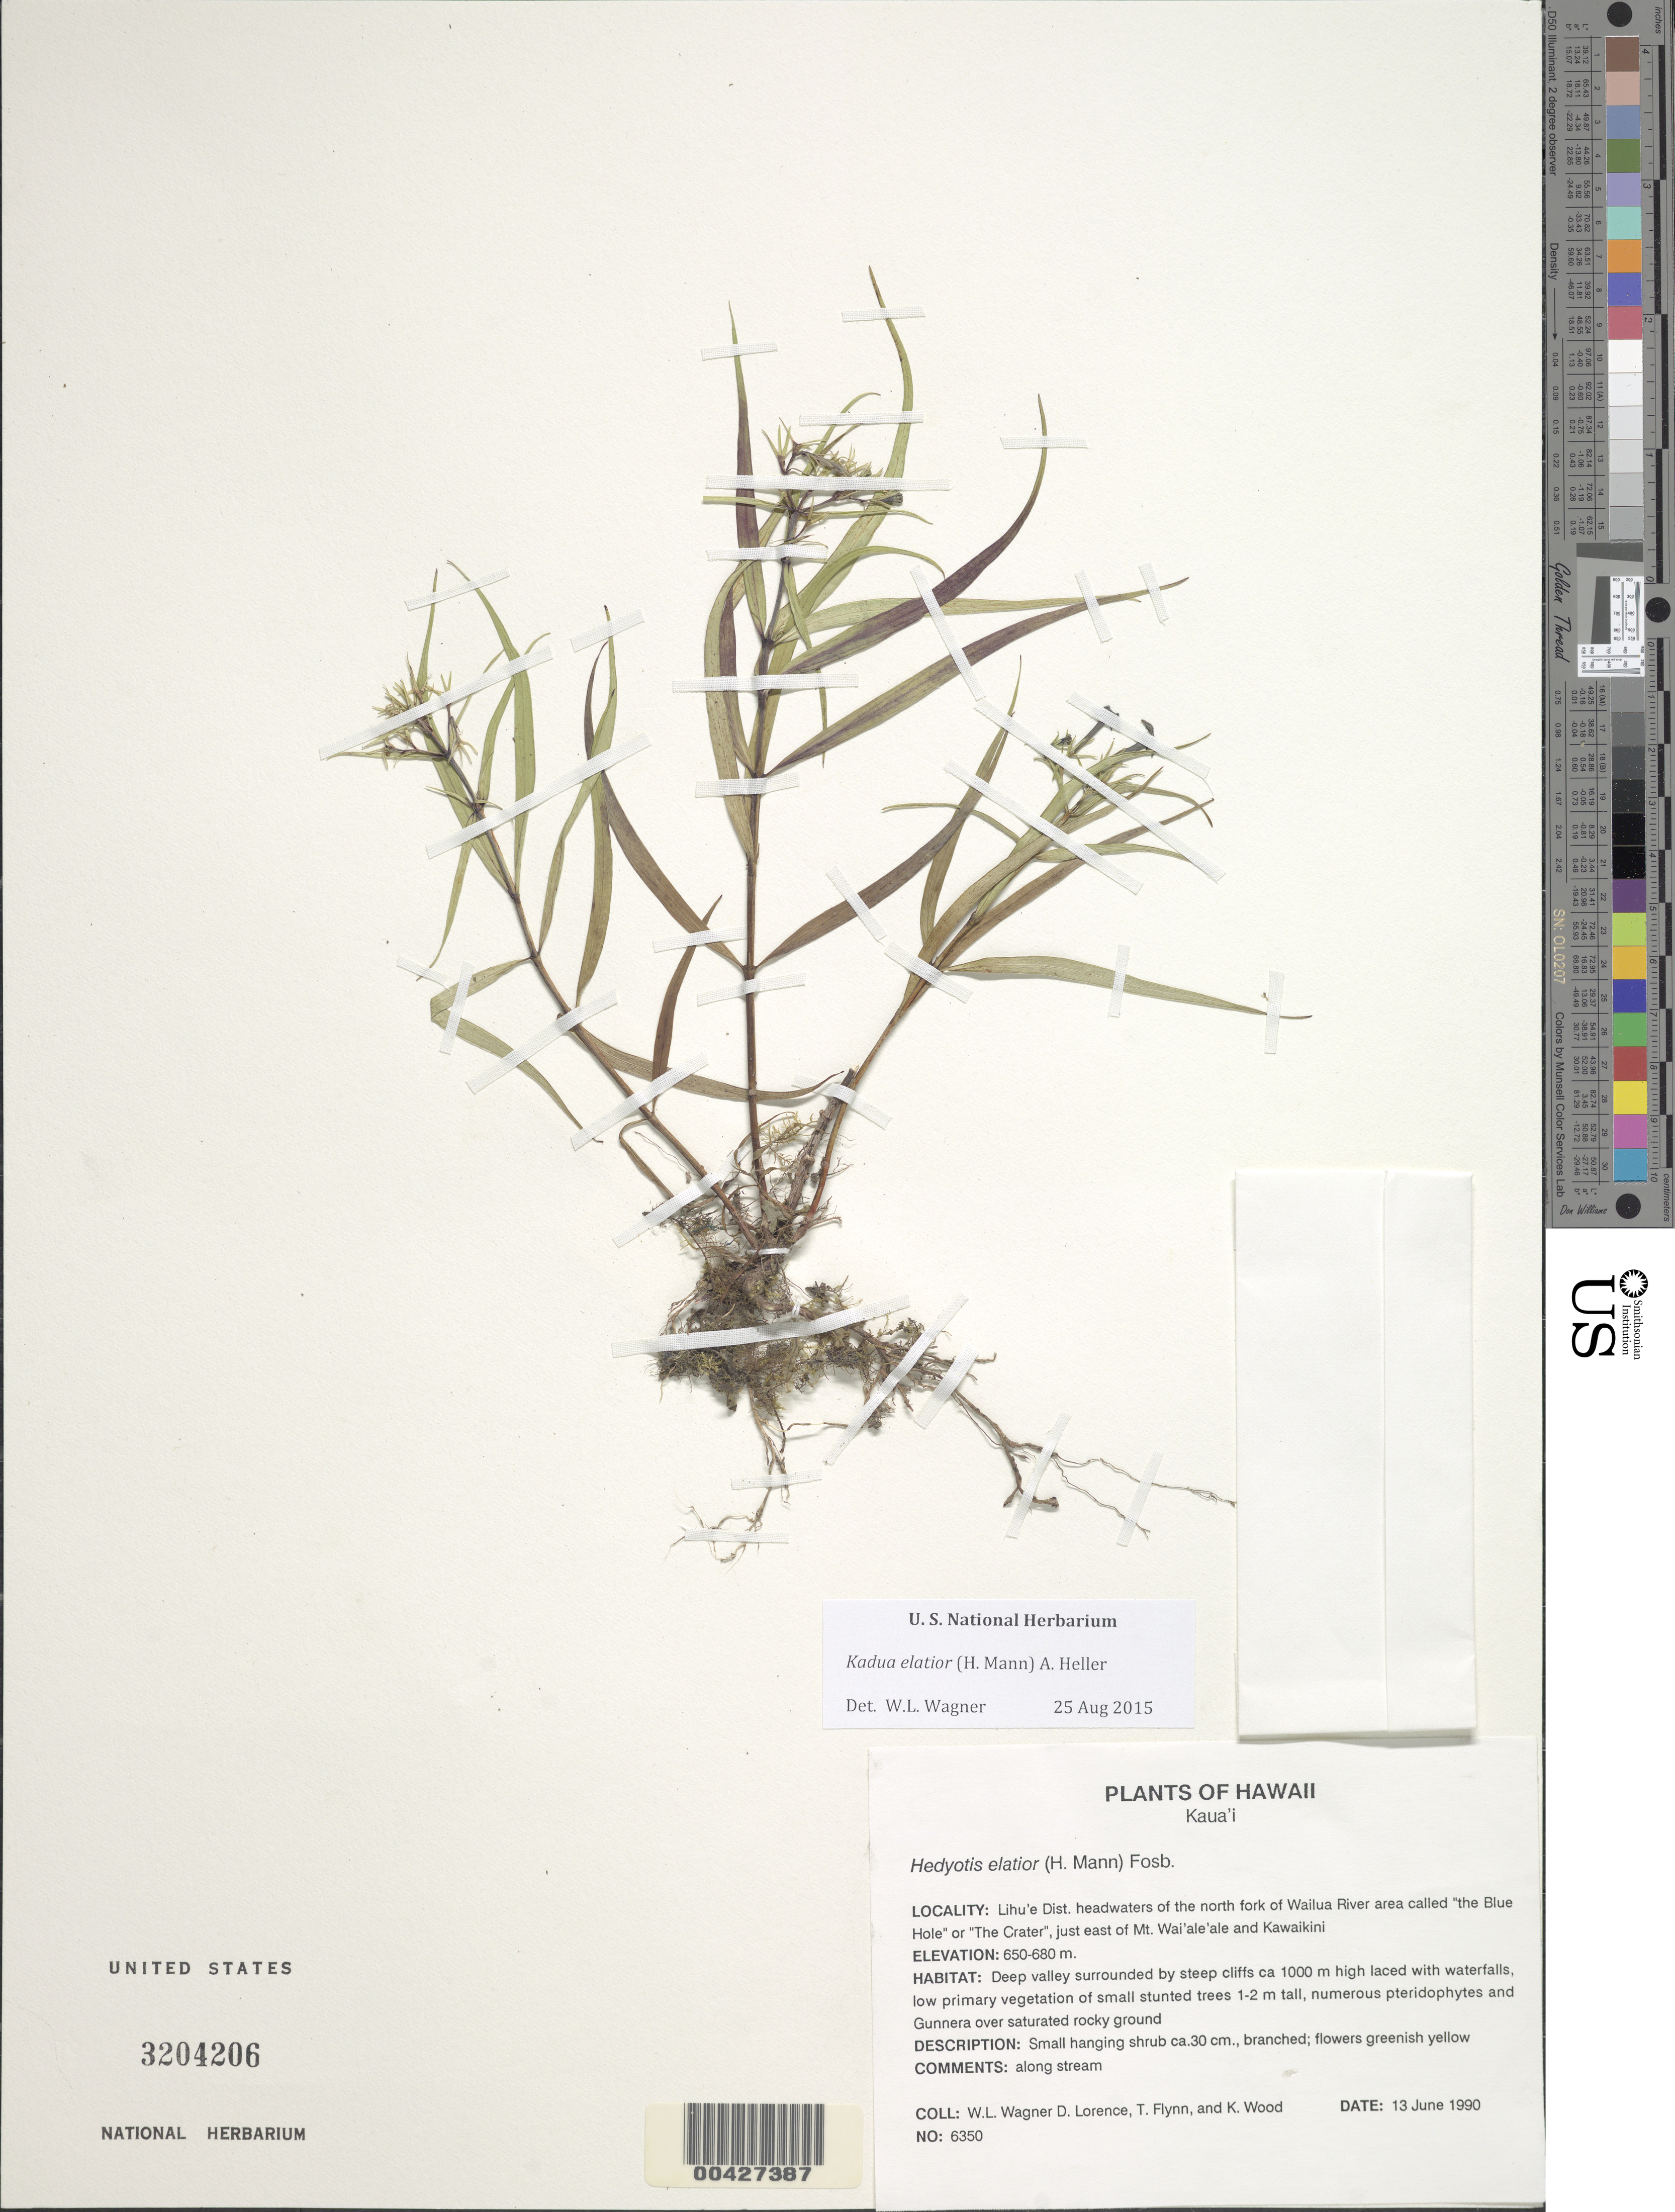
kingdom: Plantae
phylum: Tracheophyta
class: Magnoliopsida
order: Gentianales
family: Rubiaceae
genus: Kadua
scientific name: Kadua elatior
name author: (H. Mann) A. Heller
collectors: W. L. Wagner, D. Lorence, T. W. Flynn & K. Wood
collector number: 6350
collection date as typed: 13 Jun 1990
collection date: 1990-06-13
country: United States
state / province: Hawaii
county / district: Kauai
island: Kaua'i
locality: Lihu'e Dist. hdwtrs. of the N fork of Wailua Riv. area called the Blue Hole or The Crater, E of Mt Wai'ale'ale & Kawaikini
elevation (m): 650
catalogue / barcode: US 3204206